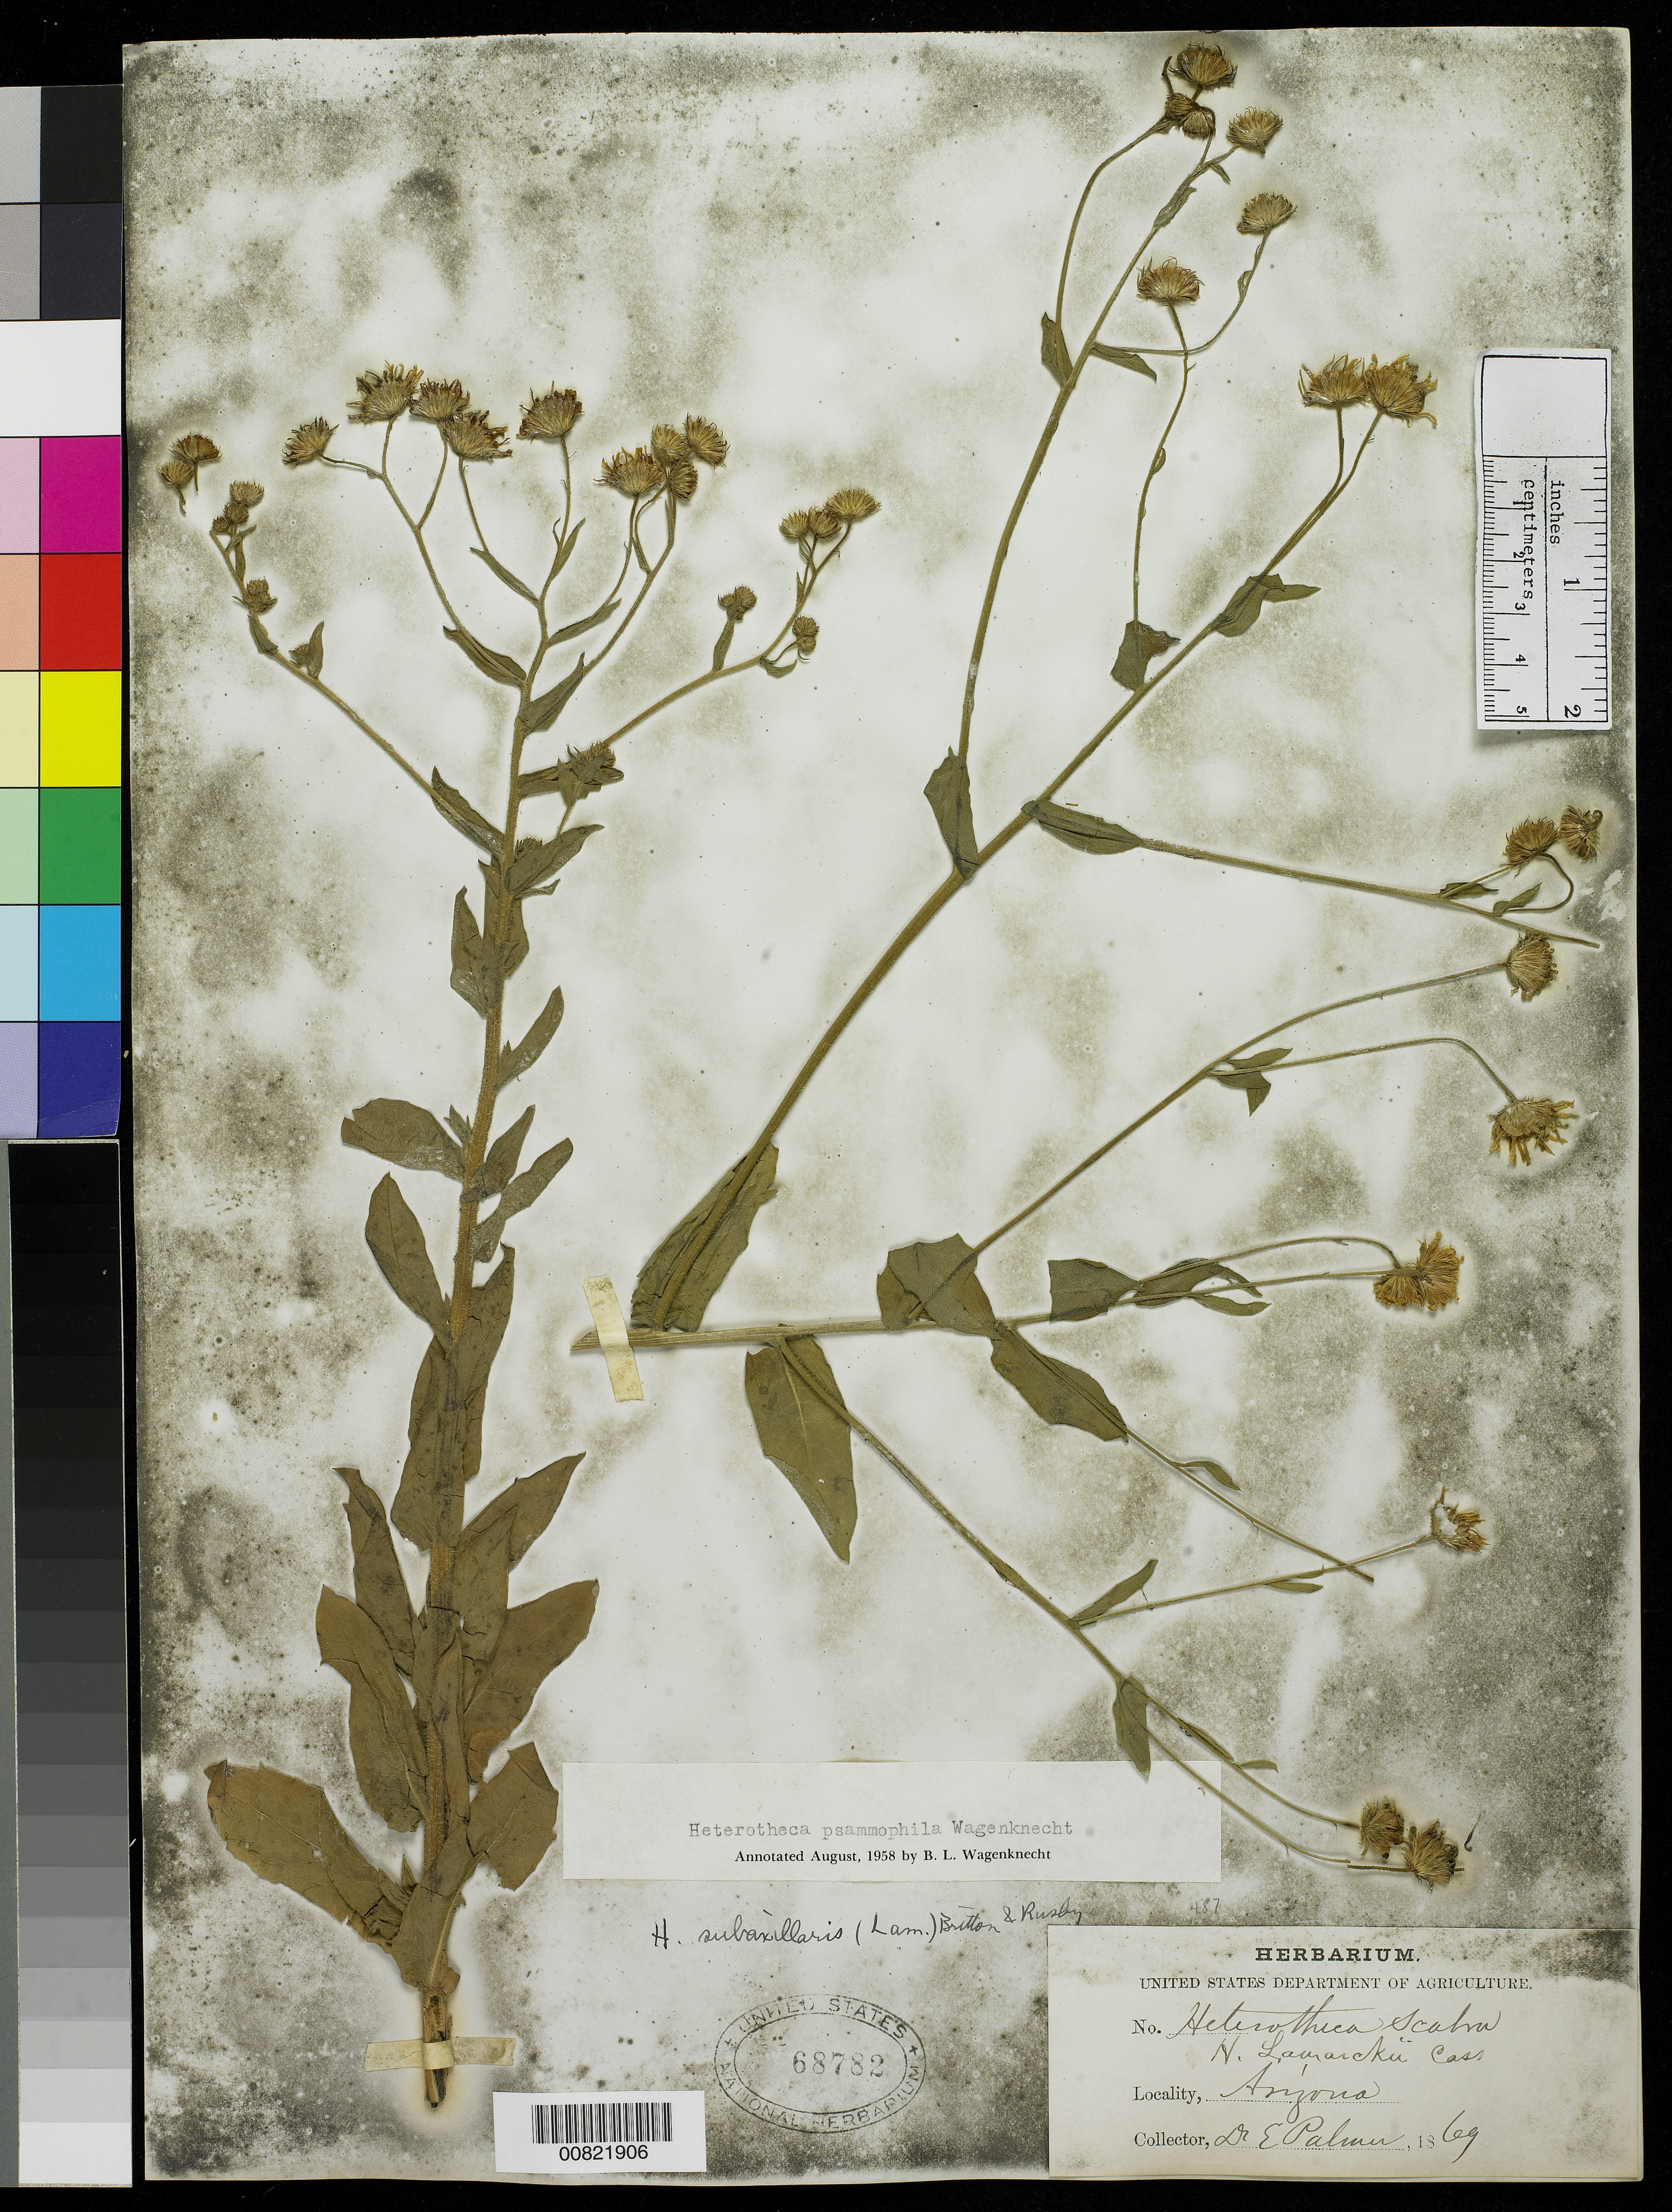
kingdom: Plantae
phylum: Tracheophyta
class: Magnoliopsida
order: Asterales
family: Asteraceae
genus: Heterotheca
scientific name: Heterotheca psammophila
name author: B. Wagenkn.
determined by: Wagenknecht, B. L.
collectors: E. Palmer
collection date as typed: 1869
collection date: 1869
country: United States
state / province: Arizona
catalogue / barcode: US 68782